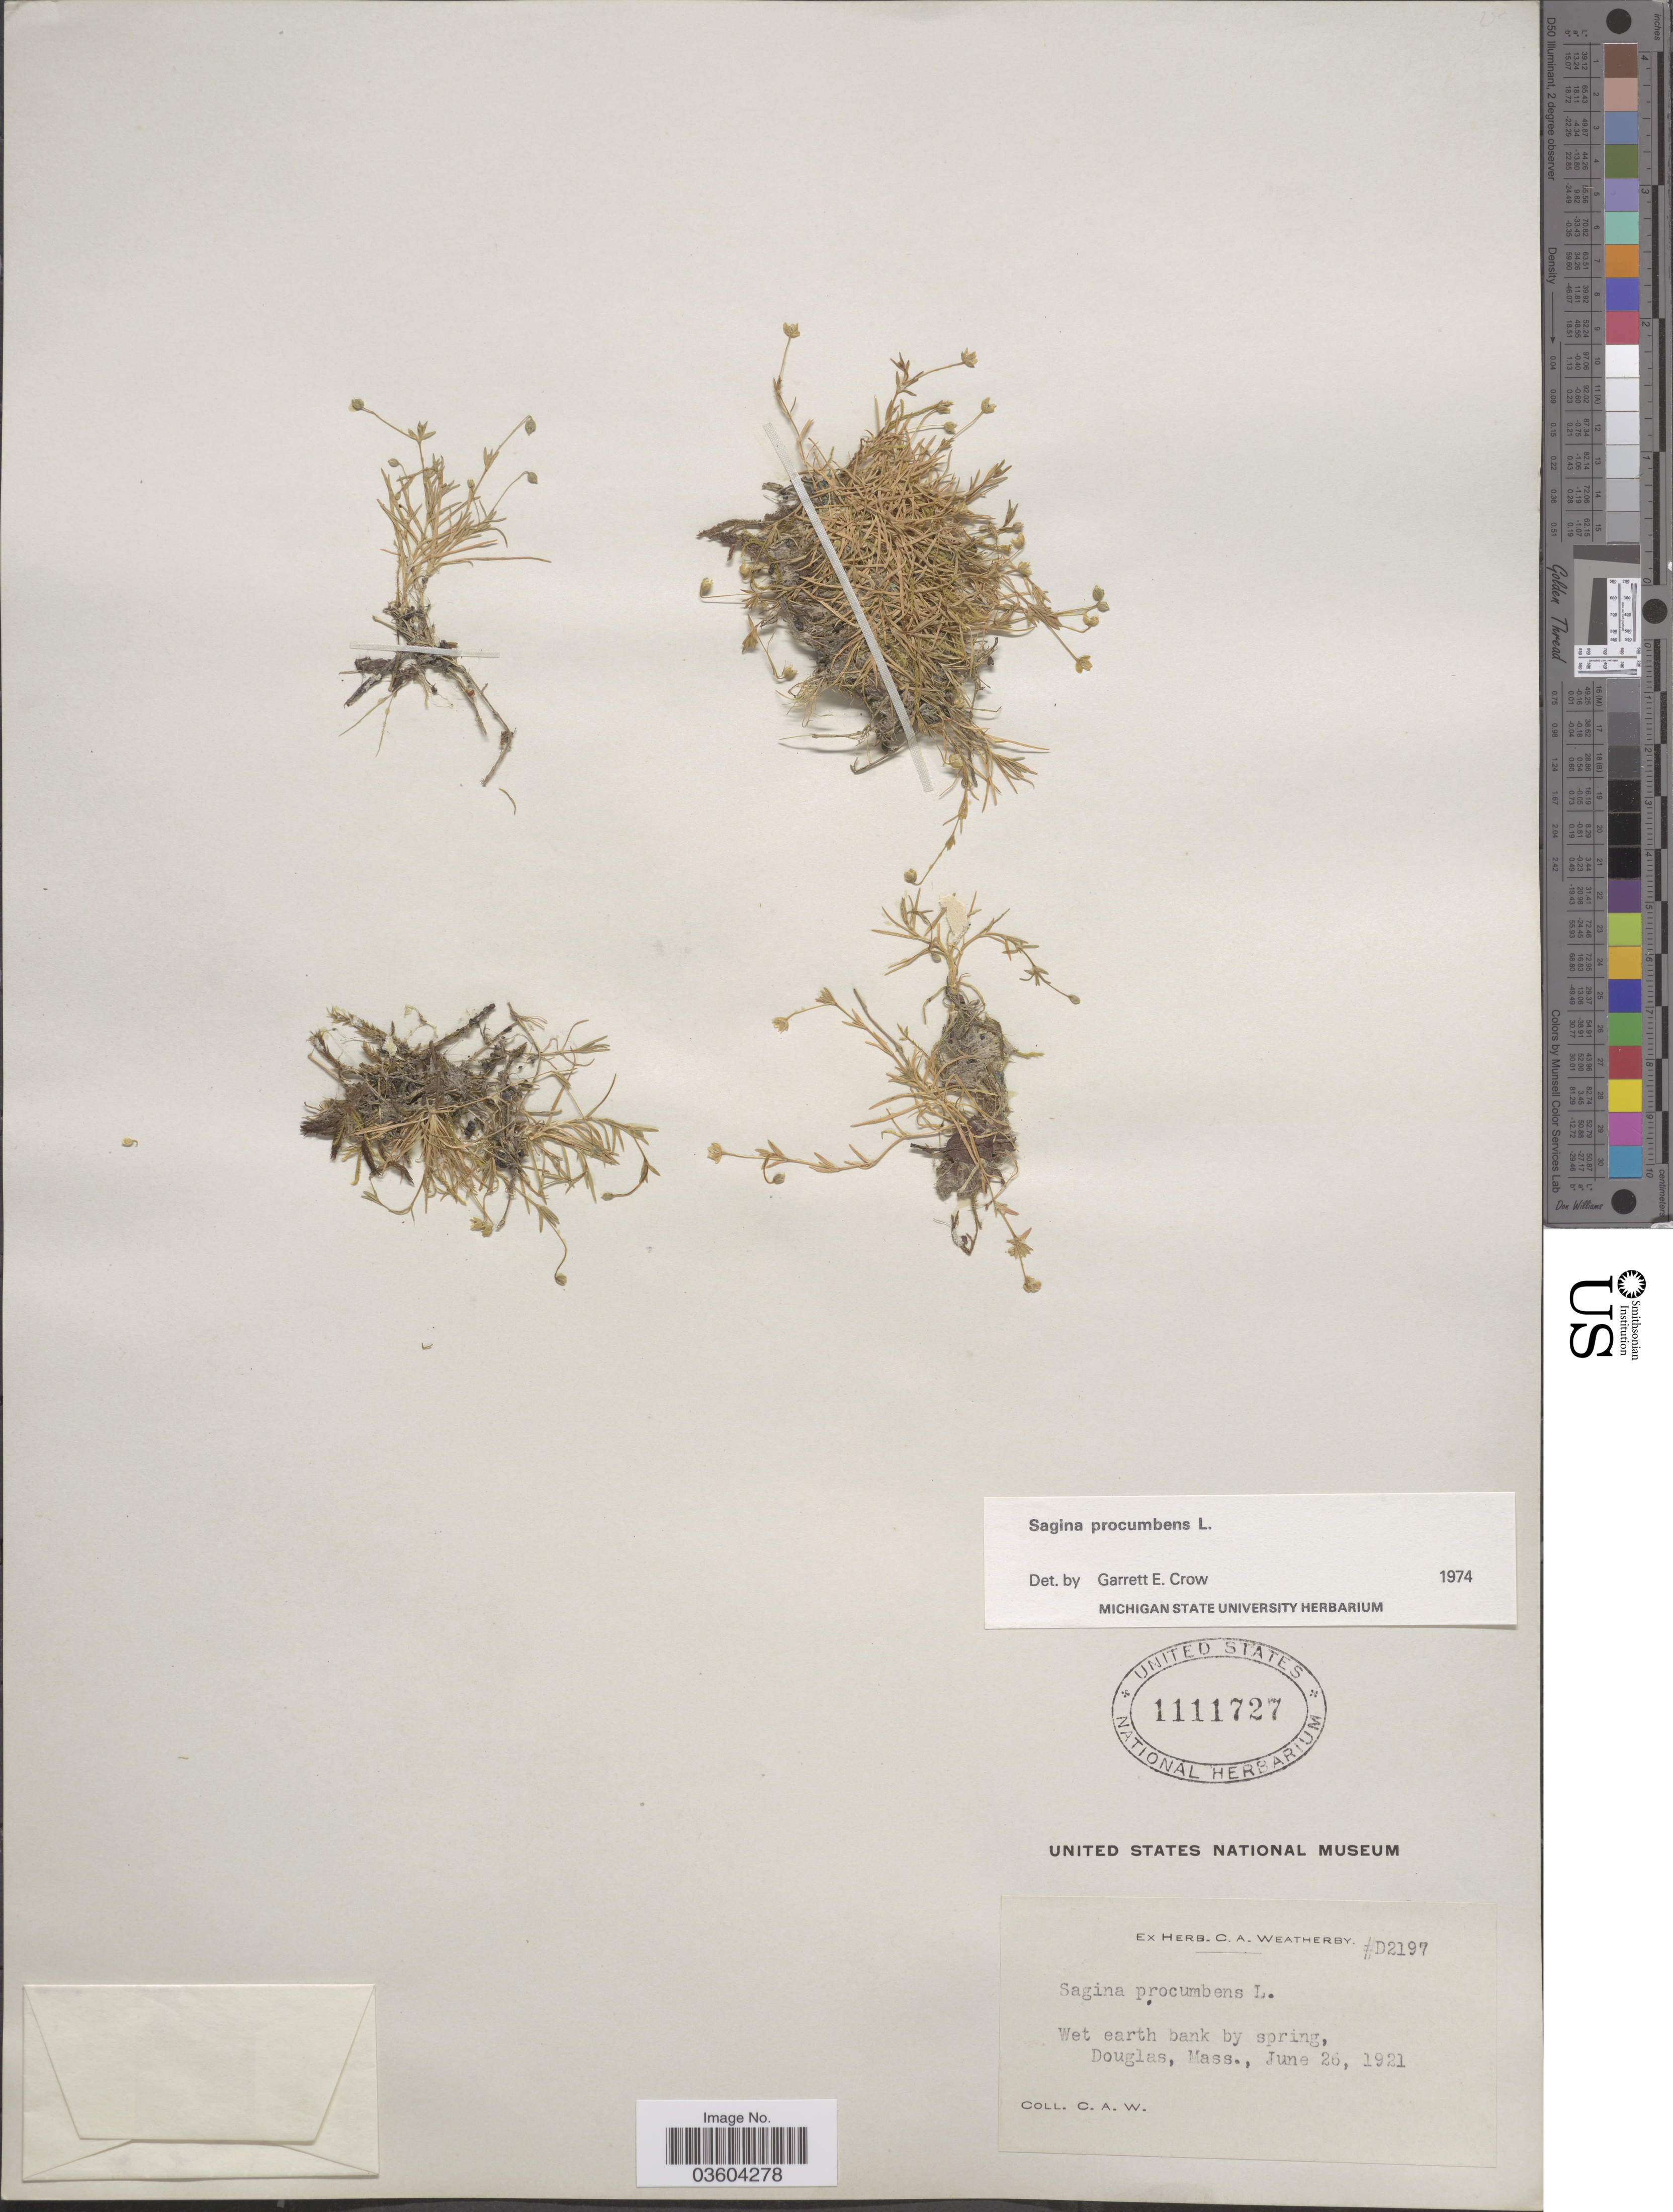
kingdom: Plantae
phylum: Tracheophyta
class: Magnoliopsida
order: Caryophyllales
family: Caryophyllaceae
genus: Sagina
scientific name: Sagina procumbens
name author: L.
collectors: C. A. Weatherby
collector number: D2197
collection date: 1921-06-26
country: United States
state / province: Massachusetts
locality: Wet earth bank by spring, Douglas.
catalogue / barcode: US 1111727